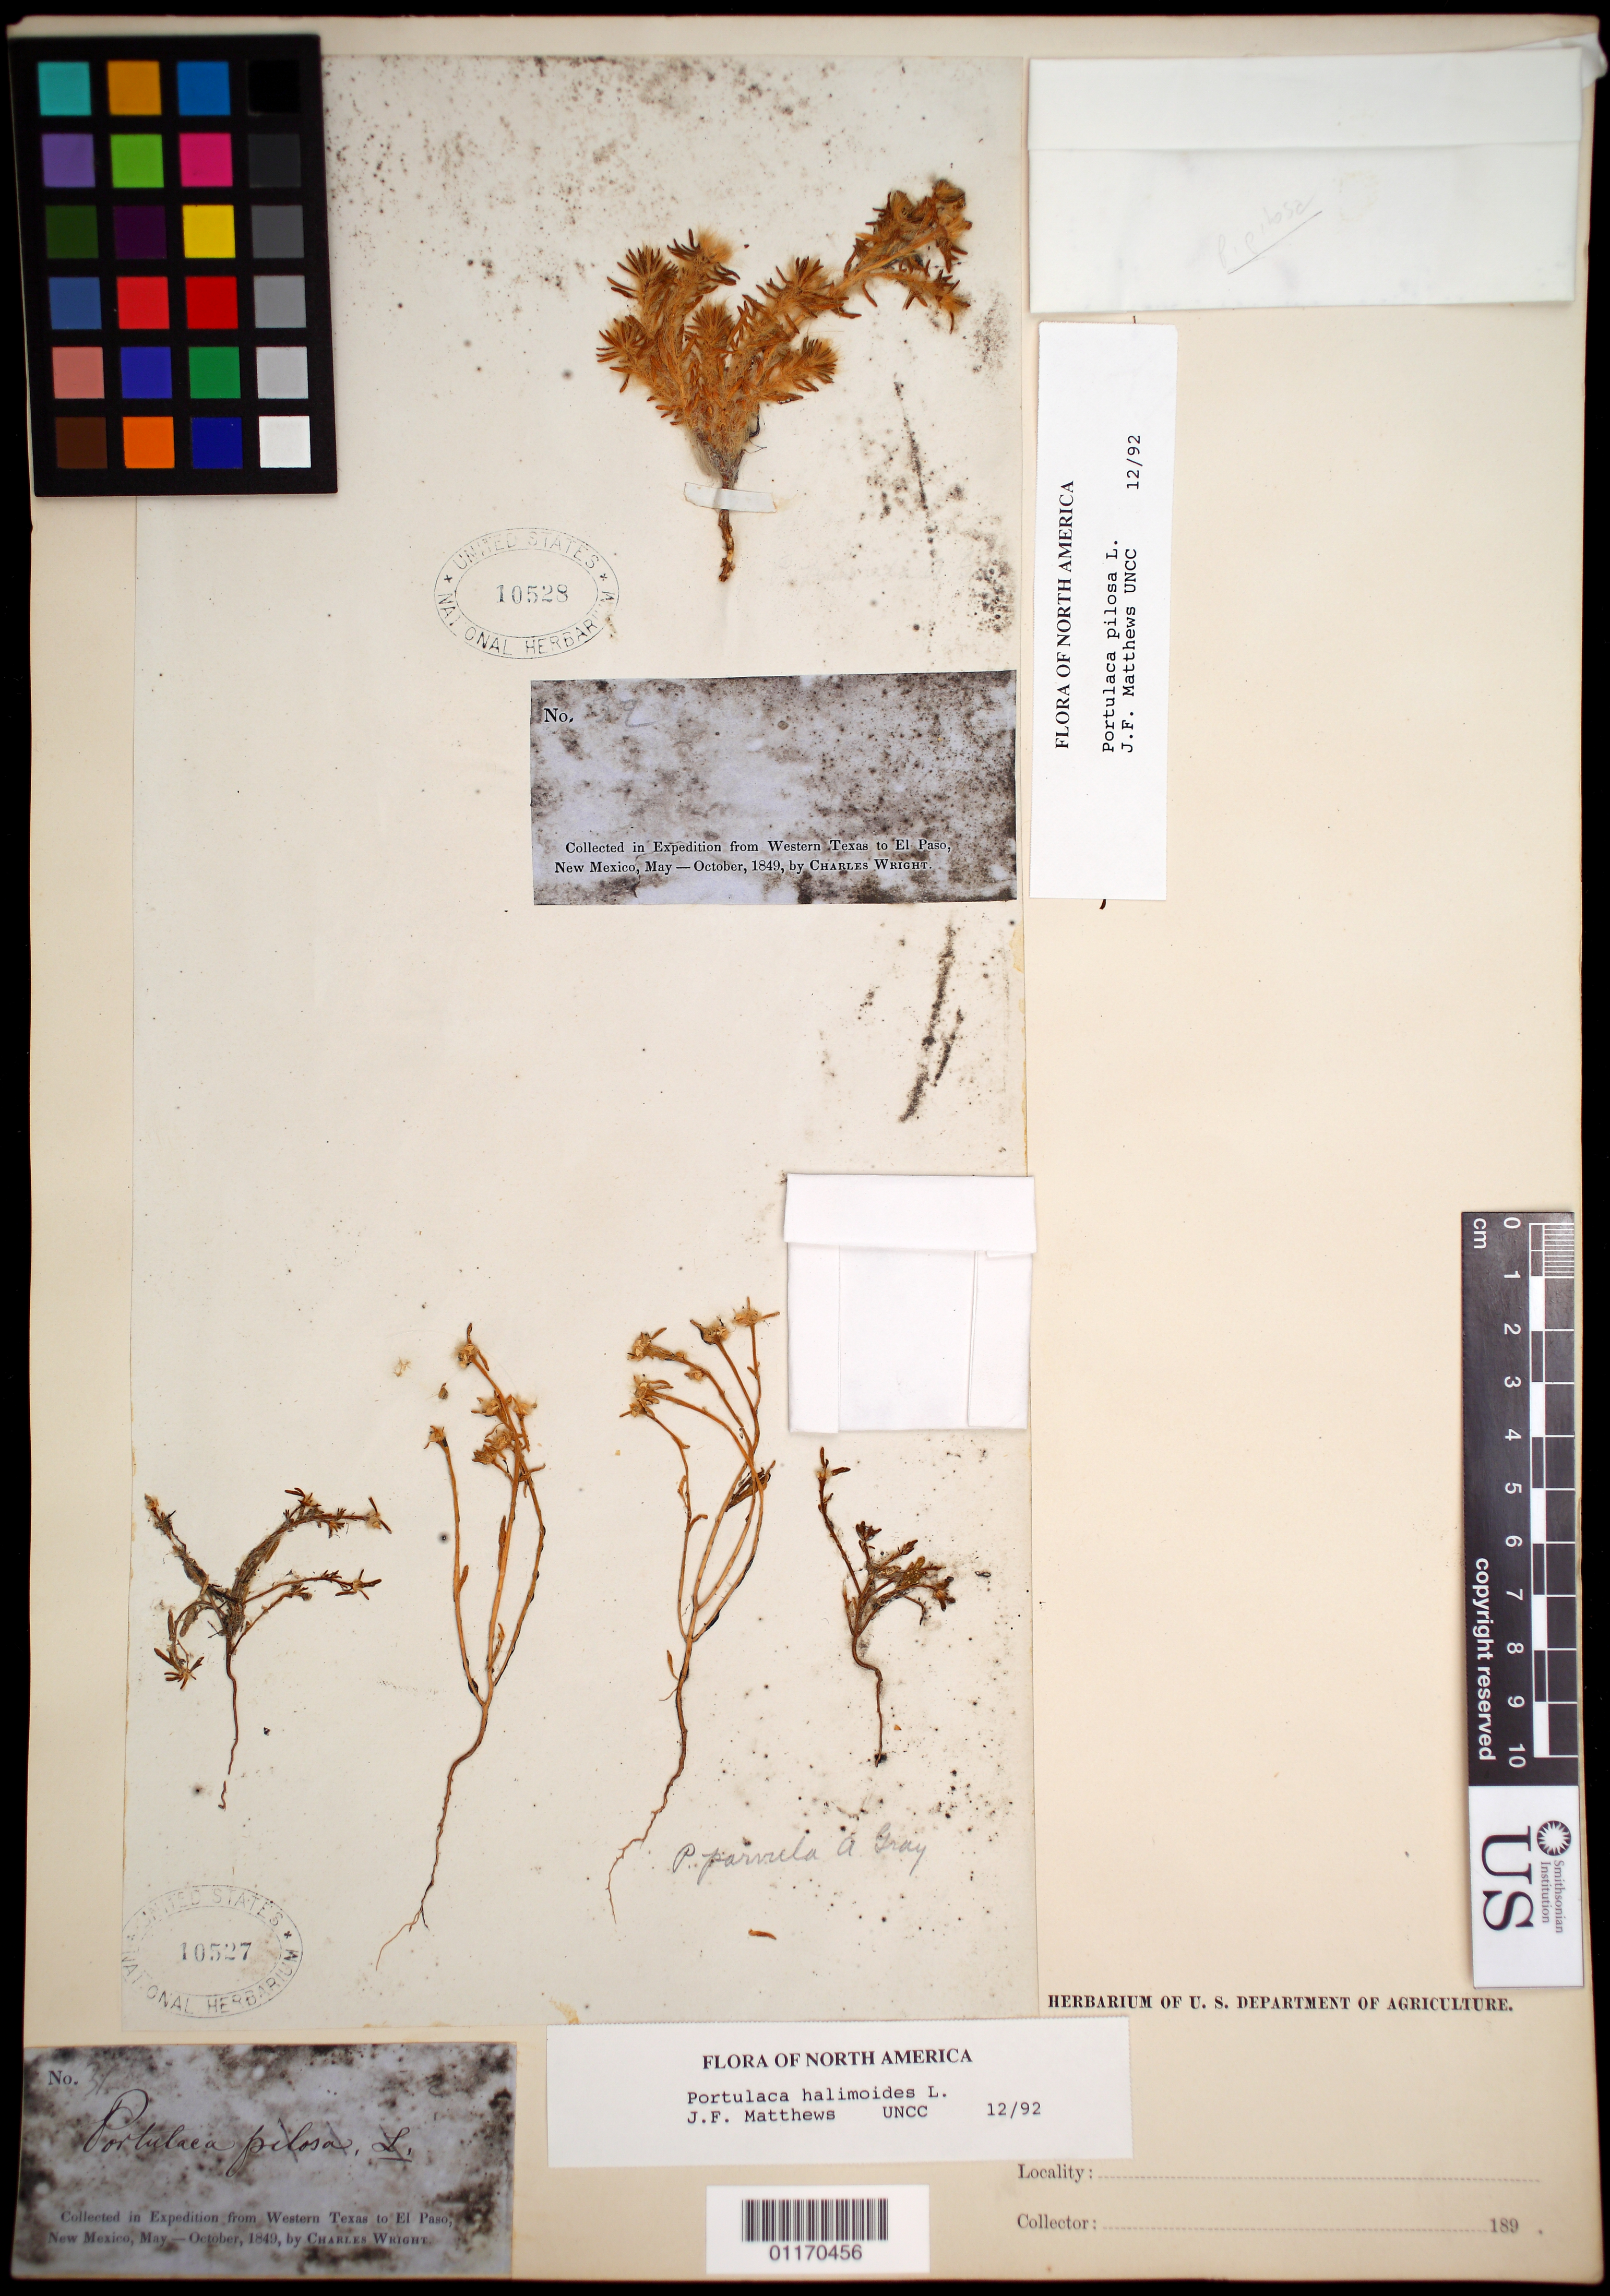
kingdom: Plantae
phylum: Tracheophyta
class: Magnoliopsida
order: Caryophyllales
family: Portulacaceae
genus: Portulaca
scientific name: Portulaca halimoides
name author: L.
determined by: Matthews, J. F.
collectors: C. Wright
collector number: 31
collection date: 1849-05/1849-10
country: United States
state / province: New Mexico / Texas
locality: From Western Texas to El Paso, New Mexico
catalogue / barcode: US 10527